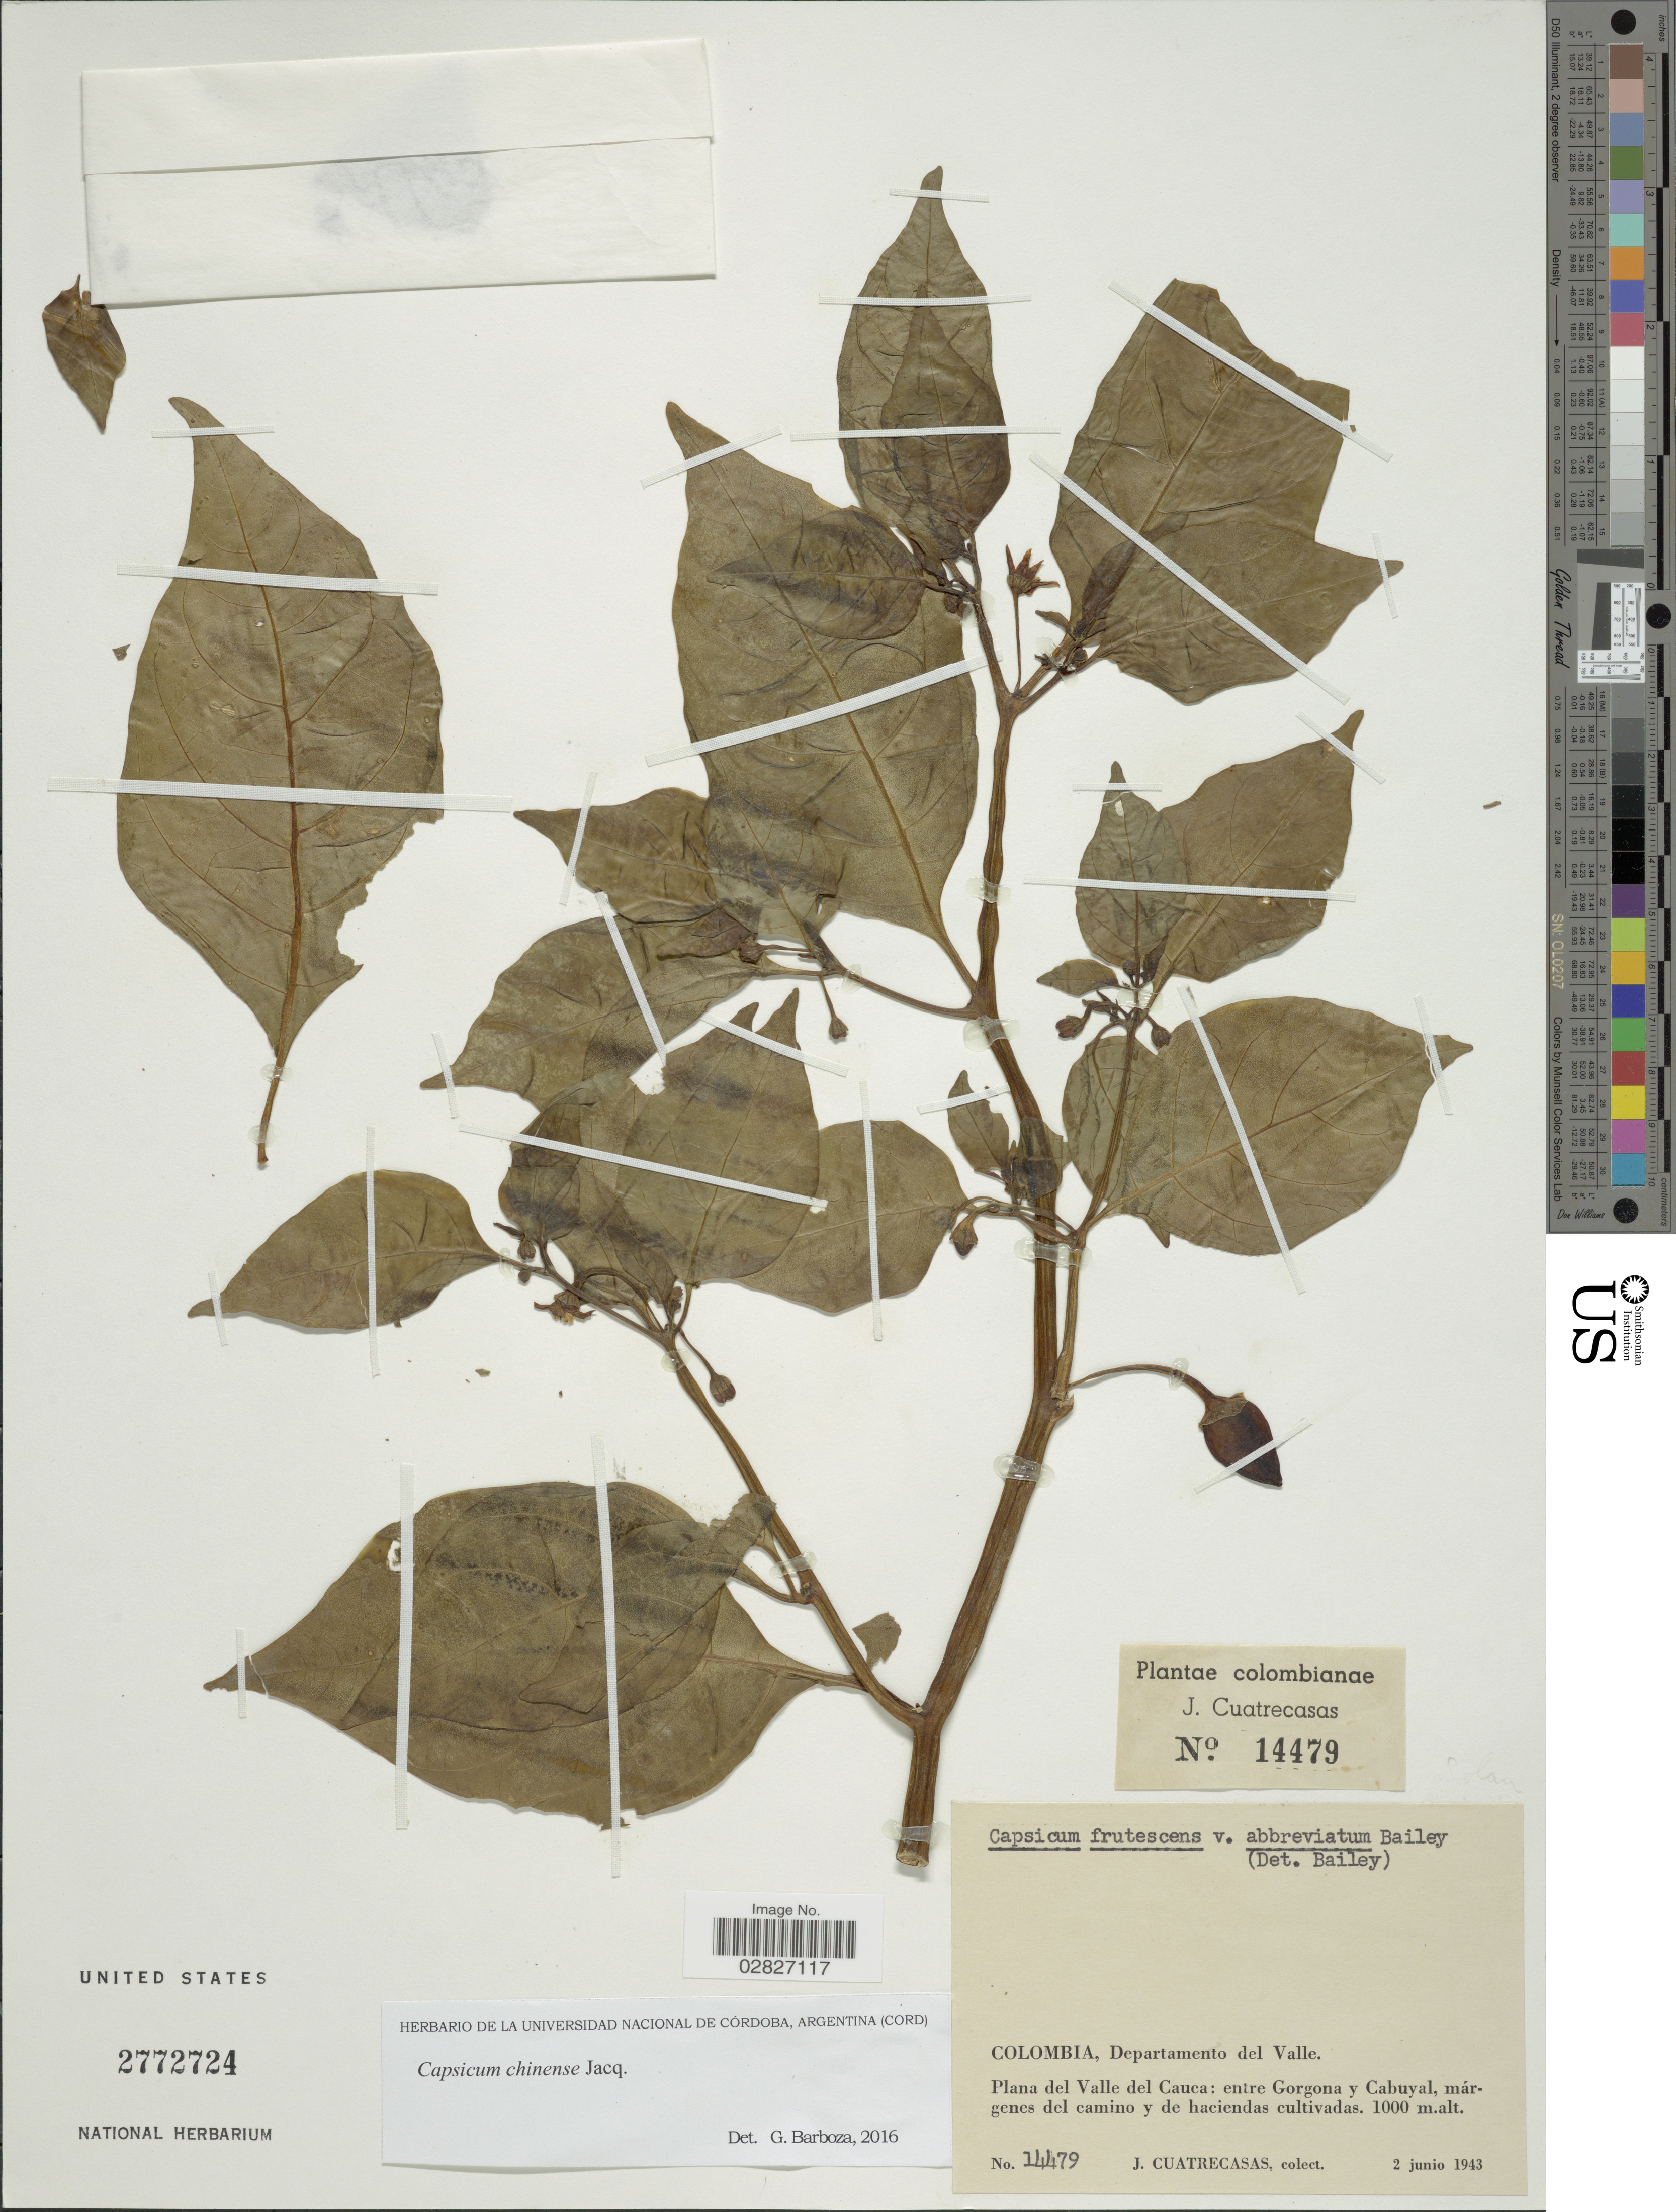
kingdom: Plantae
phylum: Tracheophyta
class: Magnoliopsida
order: Solanales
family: Solanaceae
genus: Capsicum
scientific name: Capsicum chinense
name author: Jacq.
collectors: J. Cuatrecasas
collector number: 14479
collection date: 1943-06-02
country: Colombia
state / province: Valle del Cauca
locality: Departamento del Valle, Plana del Valle del Cauca, entre Gorgona y Cabuyal, márgenes del camino y de haciendas cultivadas.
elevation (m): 1000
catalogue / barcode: US 2772724